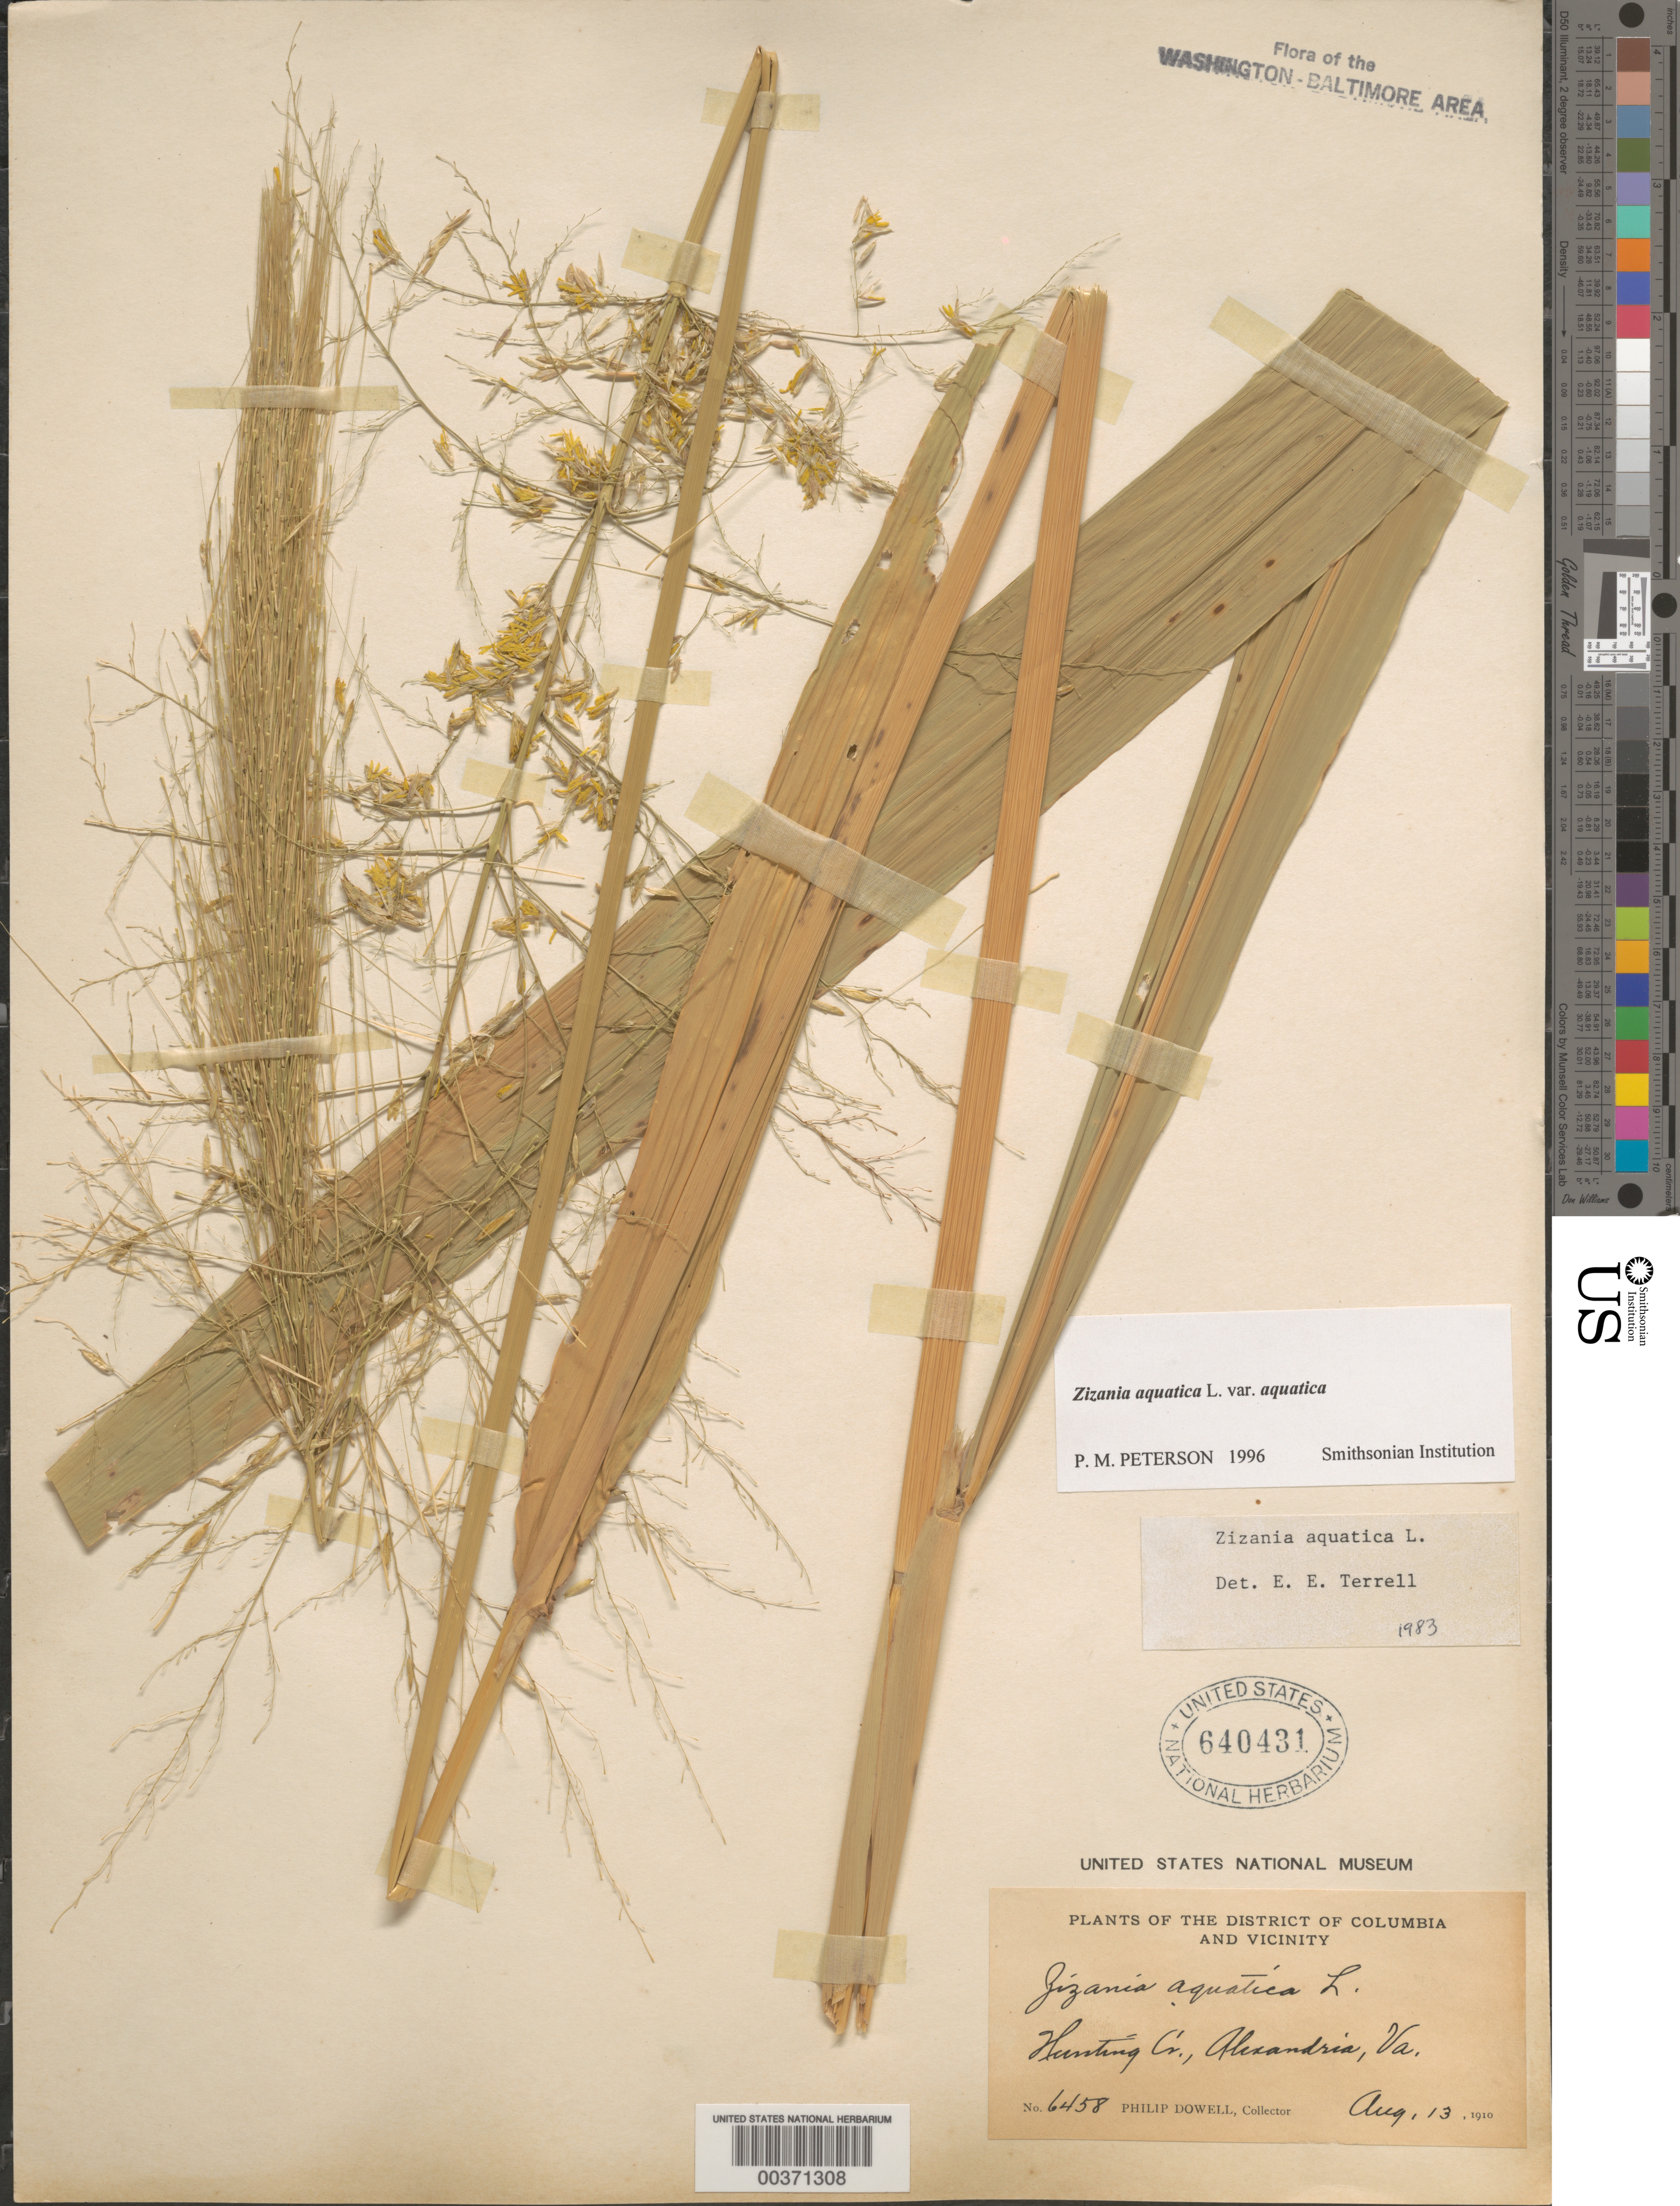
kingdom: Plantae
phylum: Tracheophyta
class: Liliopsida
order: Poales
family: Poaceae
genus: Zizania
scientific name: Zizania aquatica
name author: L.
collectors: P. Dowell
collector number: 6458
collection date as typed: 13 Aug 1910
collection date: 1910-08-13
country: United States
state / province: Virginia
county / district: Fairfax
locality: Hunting Creek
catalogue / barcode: US 640431